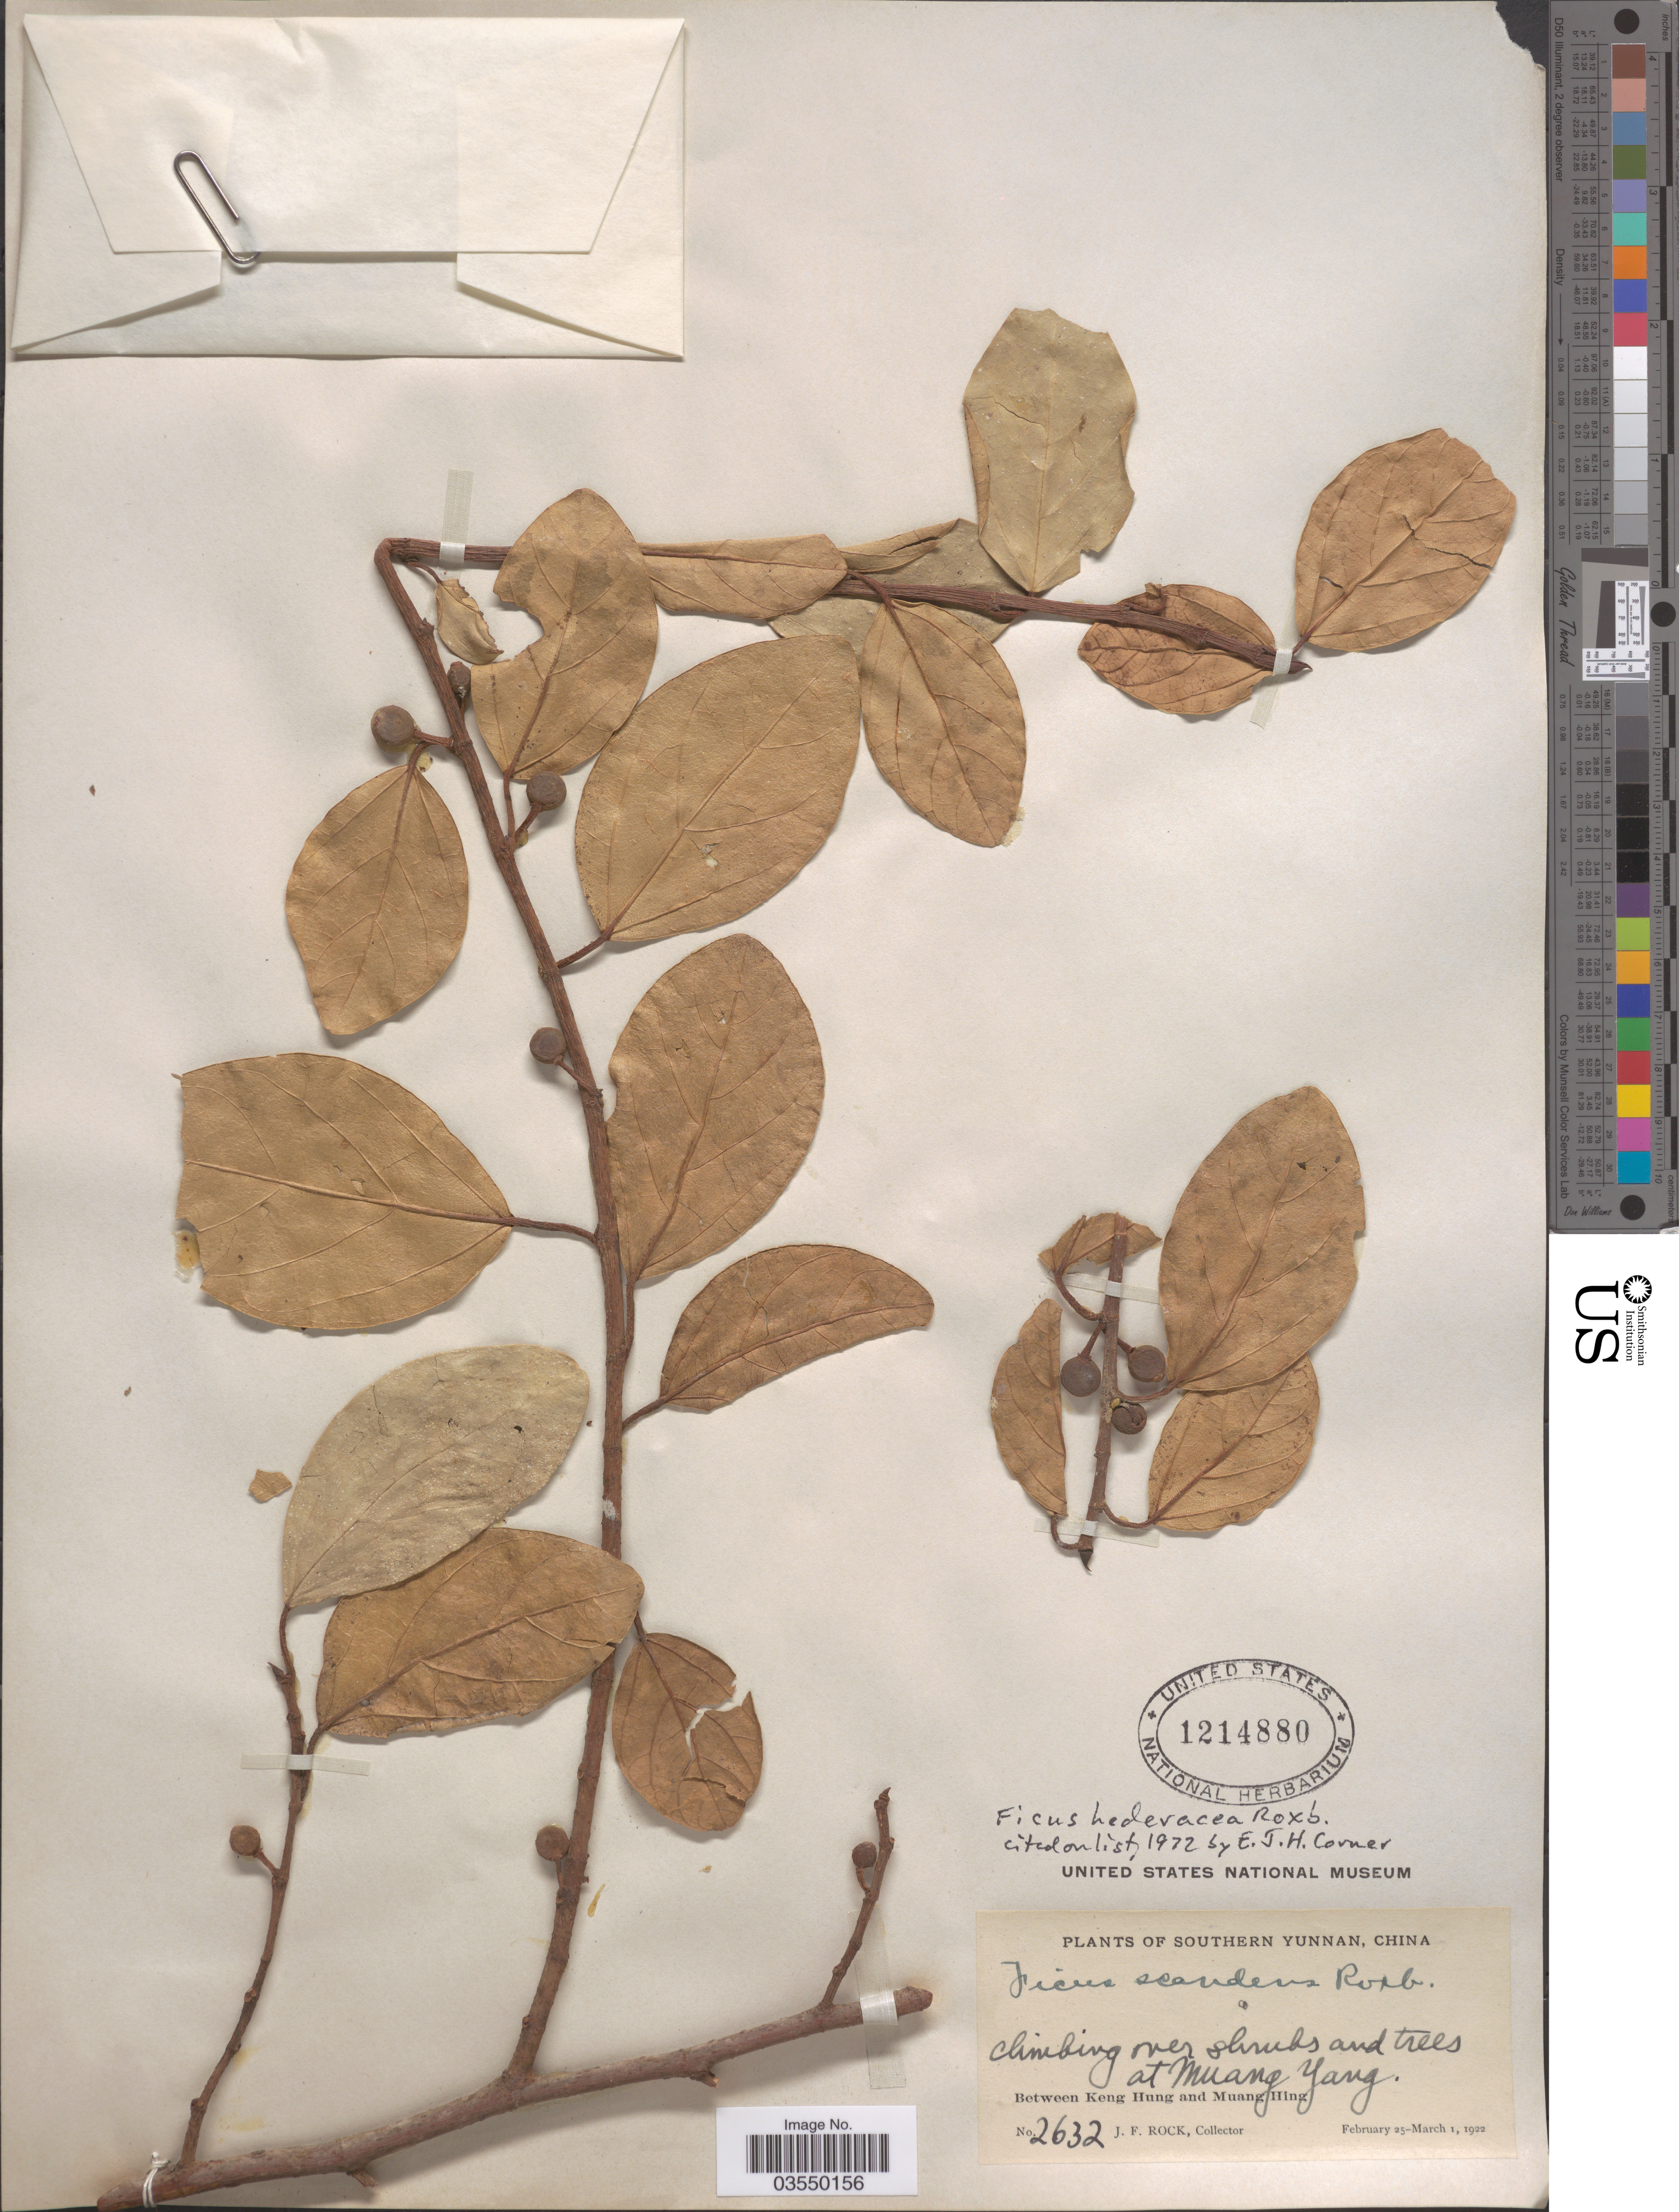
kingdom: Plantae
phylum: Tracheophyta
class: Magnoliopsida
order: Rosales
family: Moraceae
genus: Ficus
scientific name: Ficus hederacea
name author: Roxb.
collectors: J. Rock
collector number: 2632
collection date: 1922-02-25/1922-03-01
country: China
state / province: Yunnan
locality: Southern Yunnan. Muang Yang. Between Keng Hung and Muang Hing.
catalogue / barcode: US 1214880